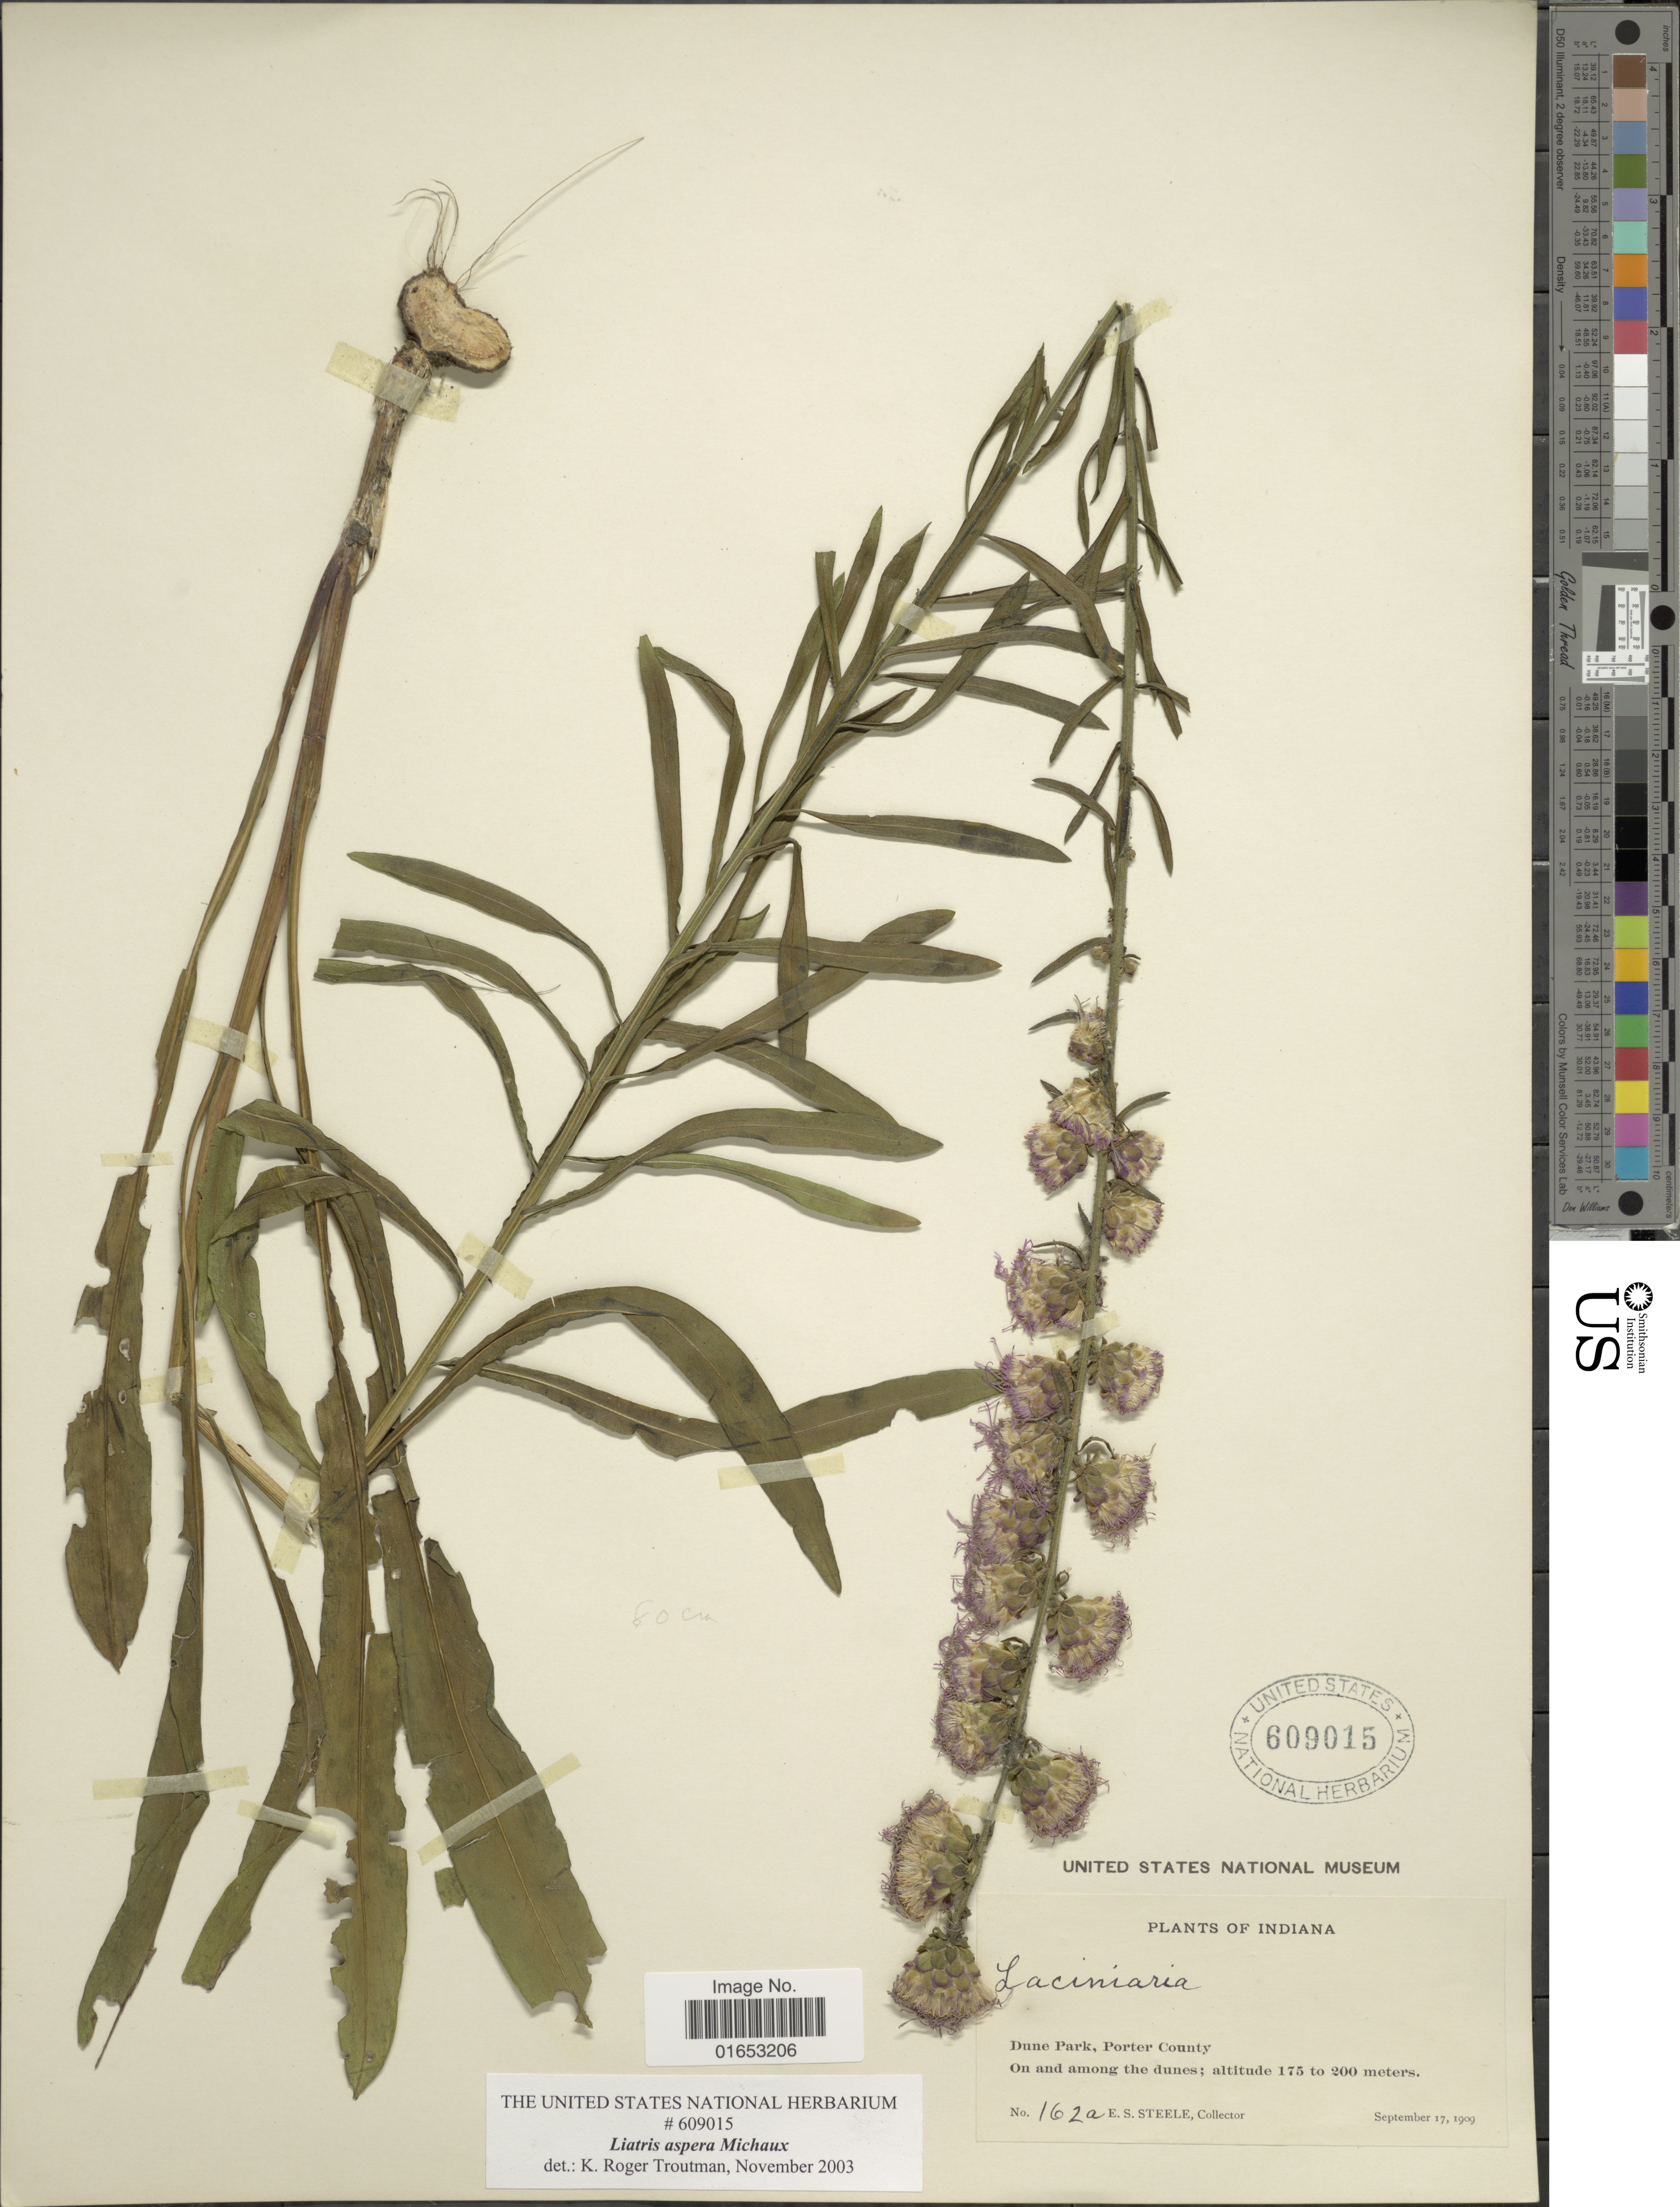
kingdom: Plantae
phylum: Tracheophyta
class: Magnoliopsida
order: Asterales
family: Asteraceae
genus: Liatris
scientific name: Liatris aspera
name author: Michx.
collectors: E. Steele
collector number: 162a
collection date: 1909-09-17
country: United States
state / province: Indiana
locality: Dune Park, Porter County, On and among the dunes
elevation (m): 175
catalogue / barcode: US 609015